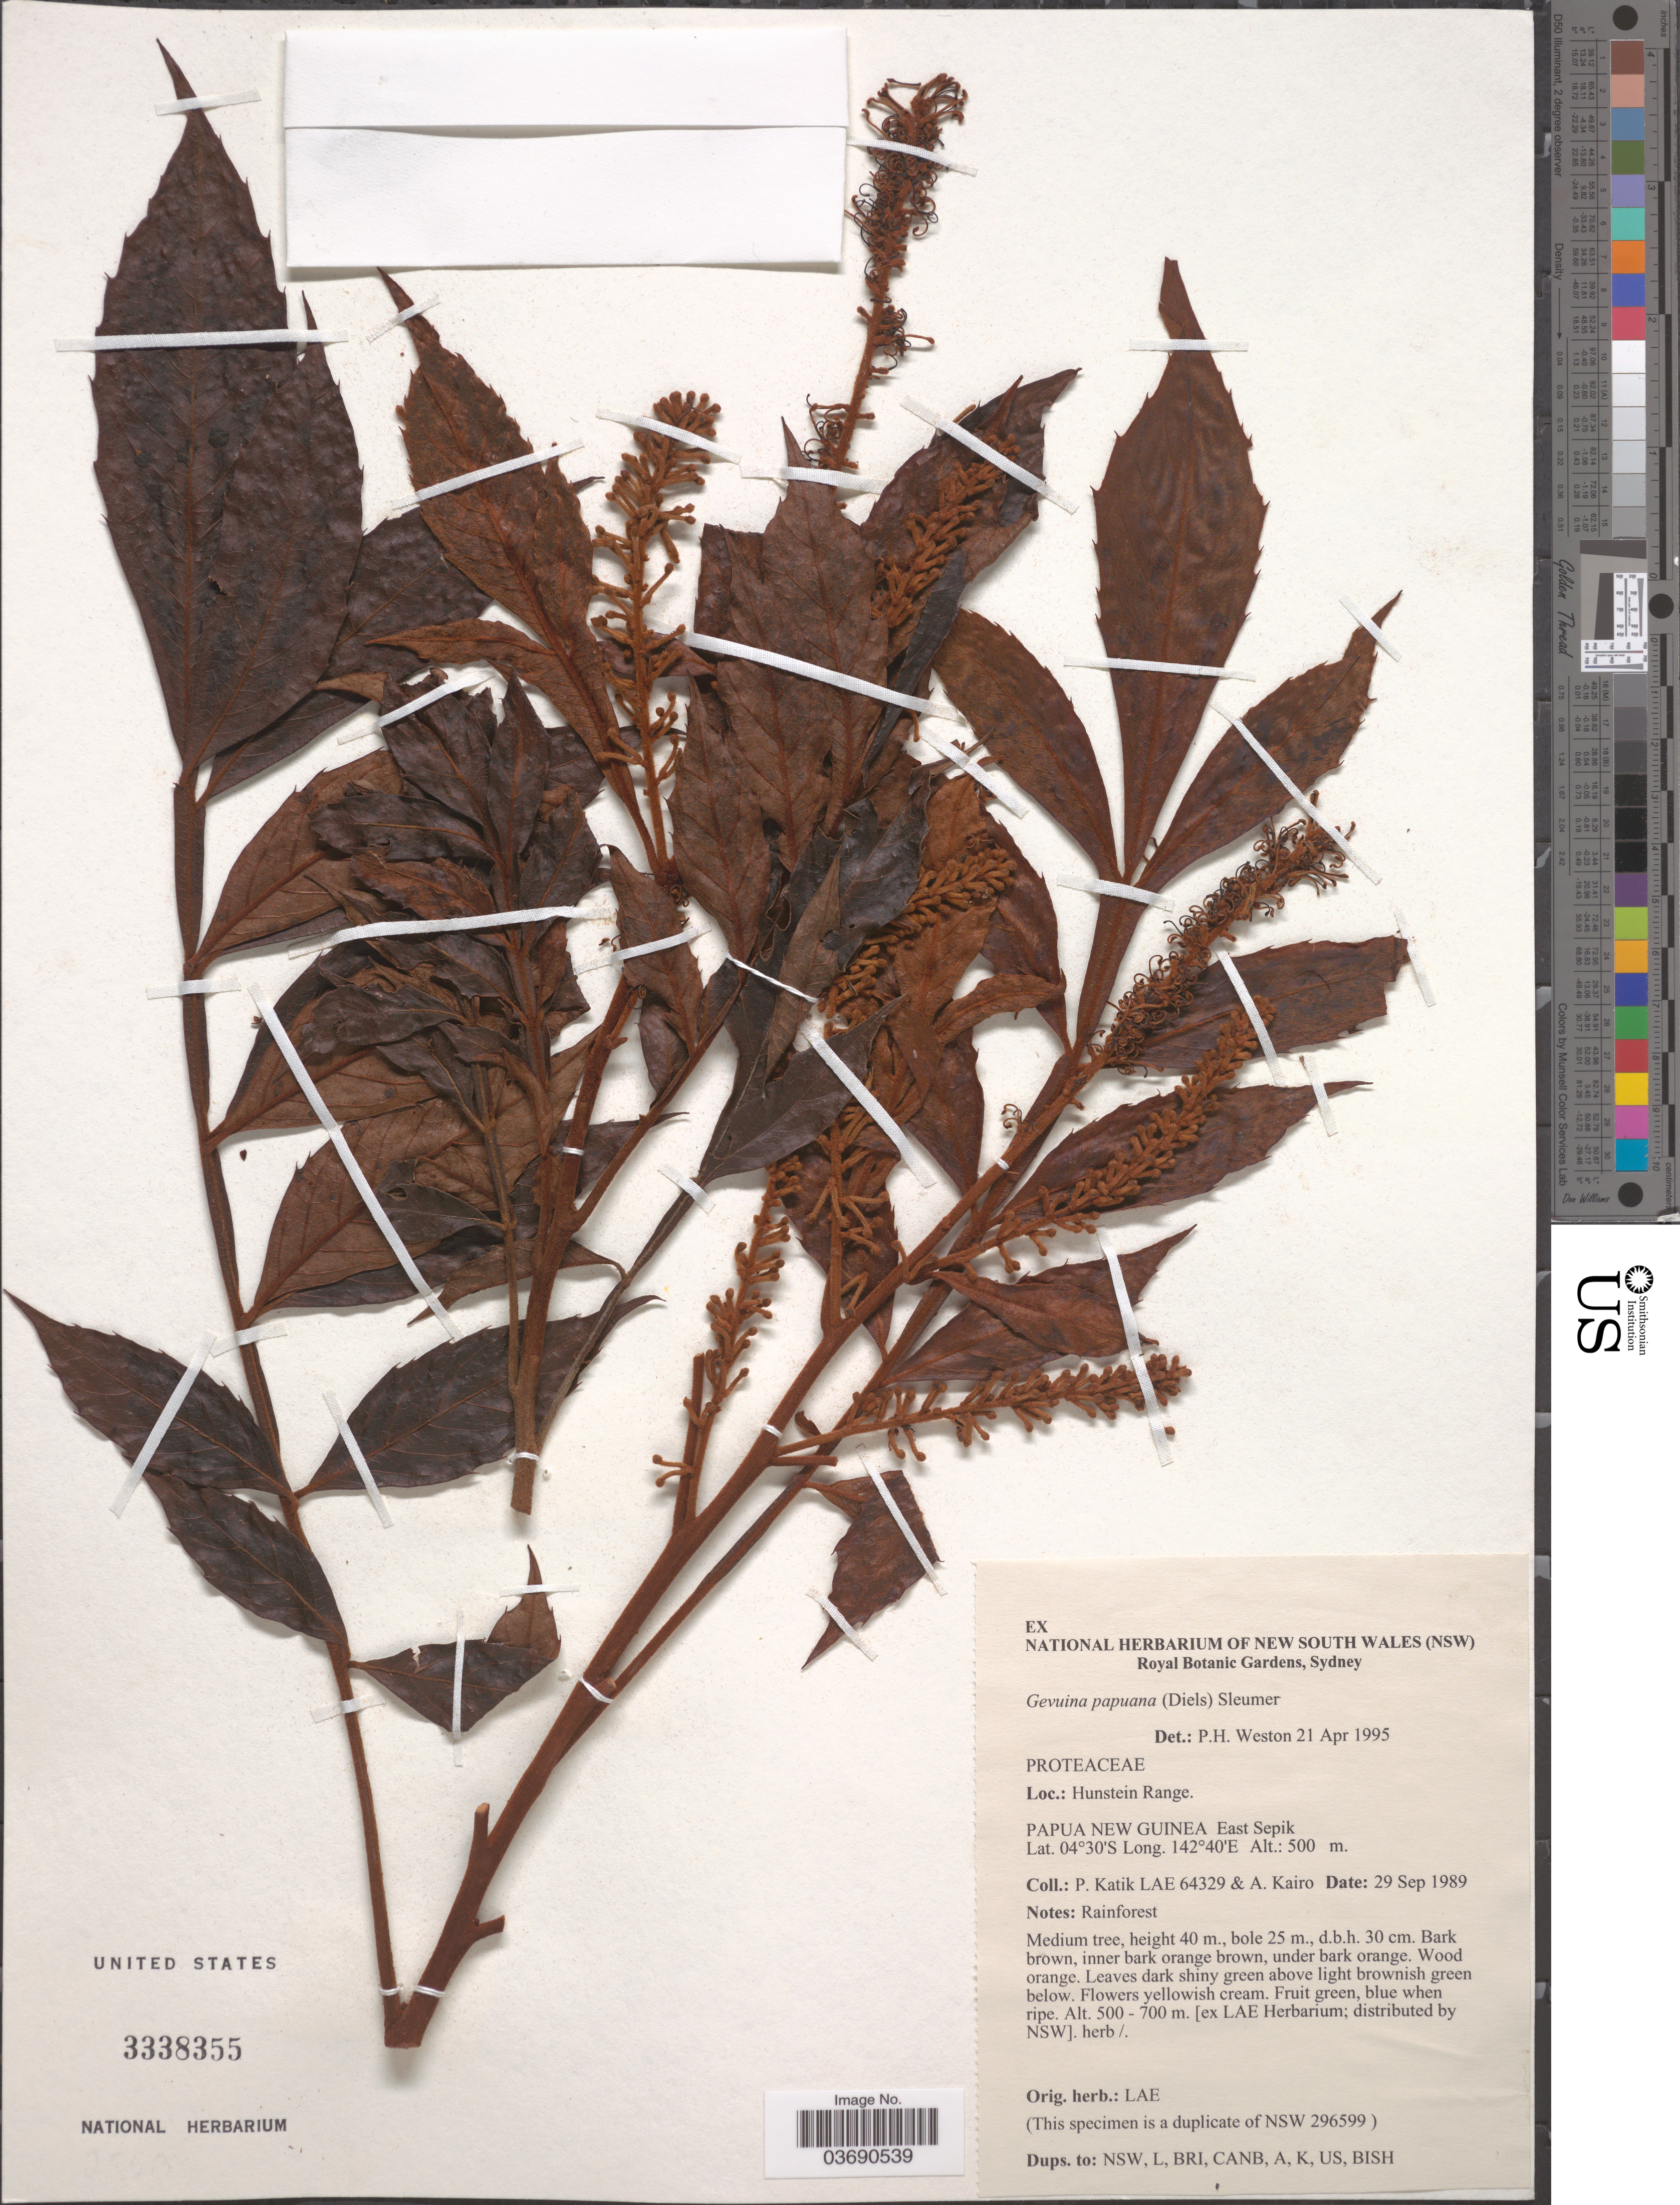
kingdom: Plantae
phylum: Tracheophyta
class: Magnoliopsida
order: Proteales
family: Proteaceae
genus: Turrillia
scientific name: Turrillia papuana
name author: (Diels) A.C. Sm.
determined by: Strong, Mark T., (BOT), Smithsonian Institution - National Museum of Natural History (UNITED STATES)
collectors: P. Katik & A. Kairo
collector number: LAE 64329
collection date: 1989-09-29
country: Papua New Guinea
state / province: East Sepik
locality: Hunstein Range.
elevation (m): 500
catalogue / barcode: US 3338355